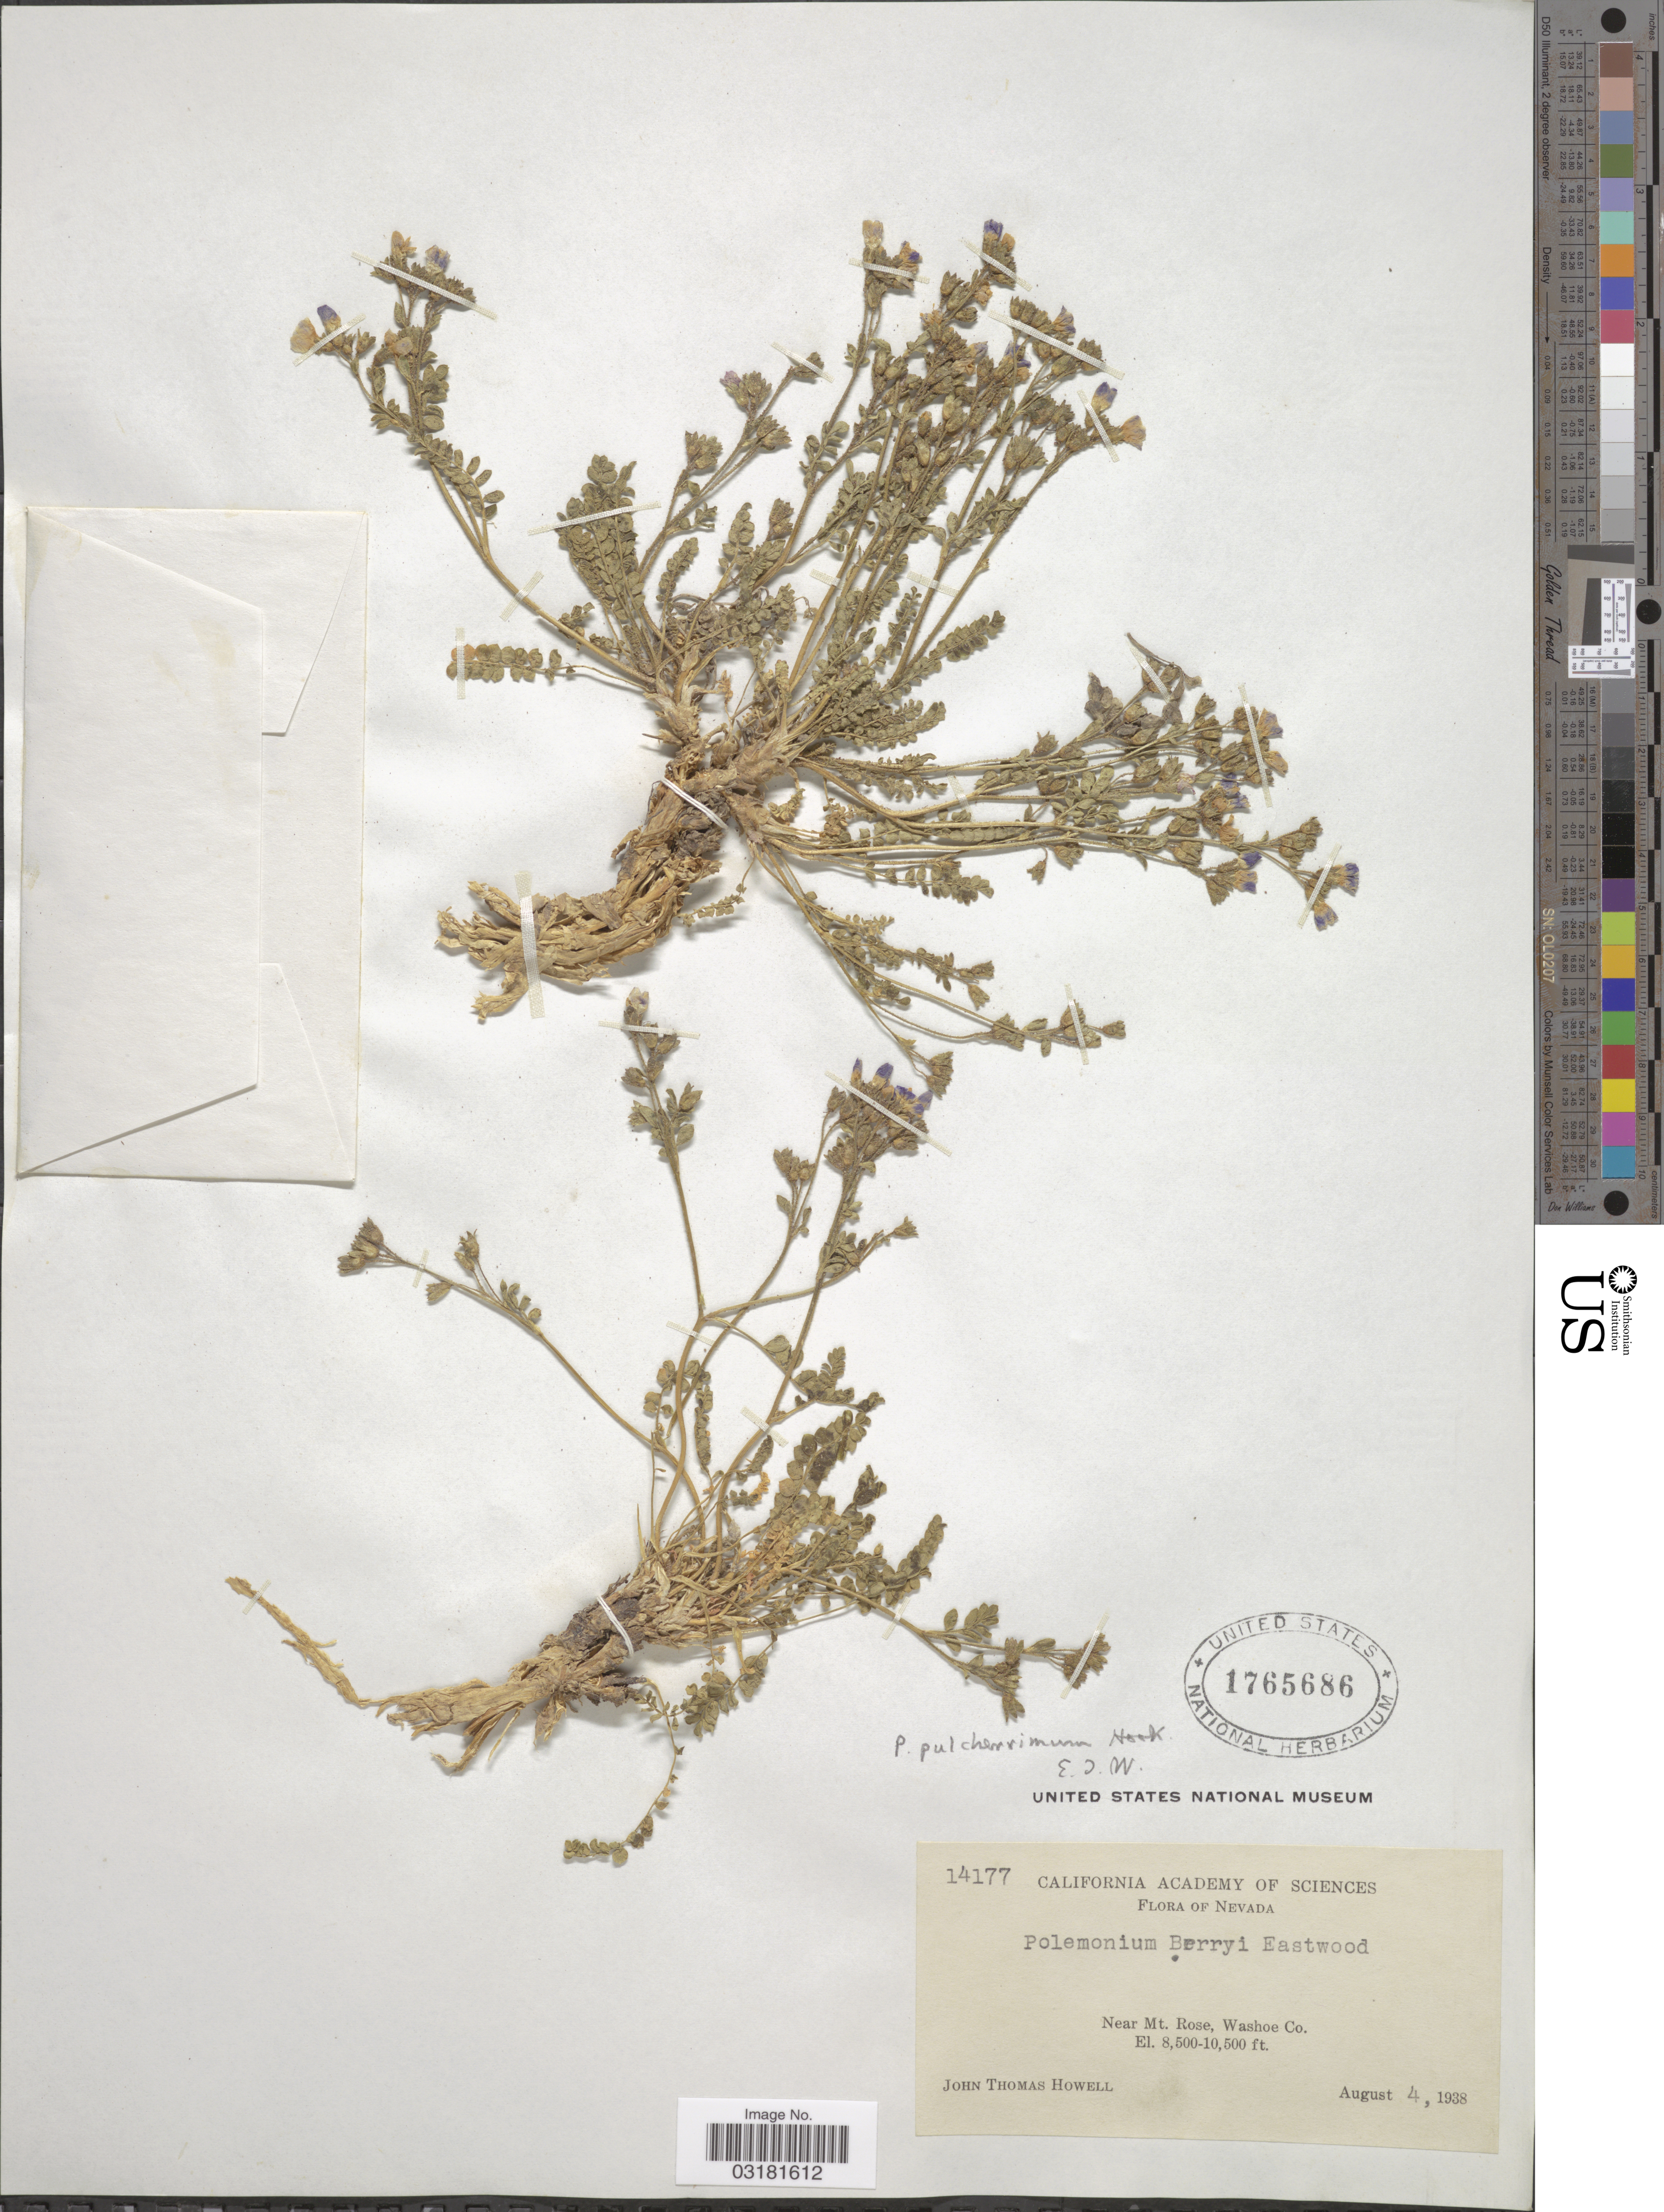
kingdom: Plantae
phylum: Tracheophyta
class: Magnoliopsida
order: Ericales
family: Polemoniaceae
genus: Polemonium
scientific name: Polemonium pulcherrimum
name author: Hook.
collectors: J. T. Howell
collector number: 14177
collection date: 1938-08-04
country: United States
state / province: Nevada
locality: Near Mt. Rose, Washoe Co.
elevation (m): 2591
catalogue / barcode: US 1765686